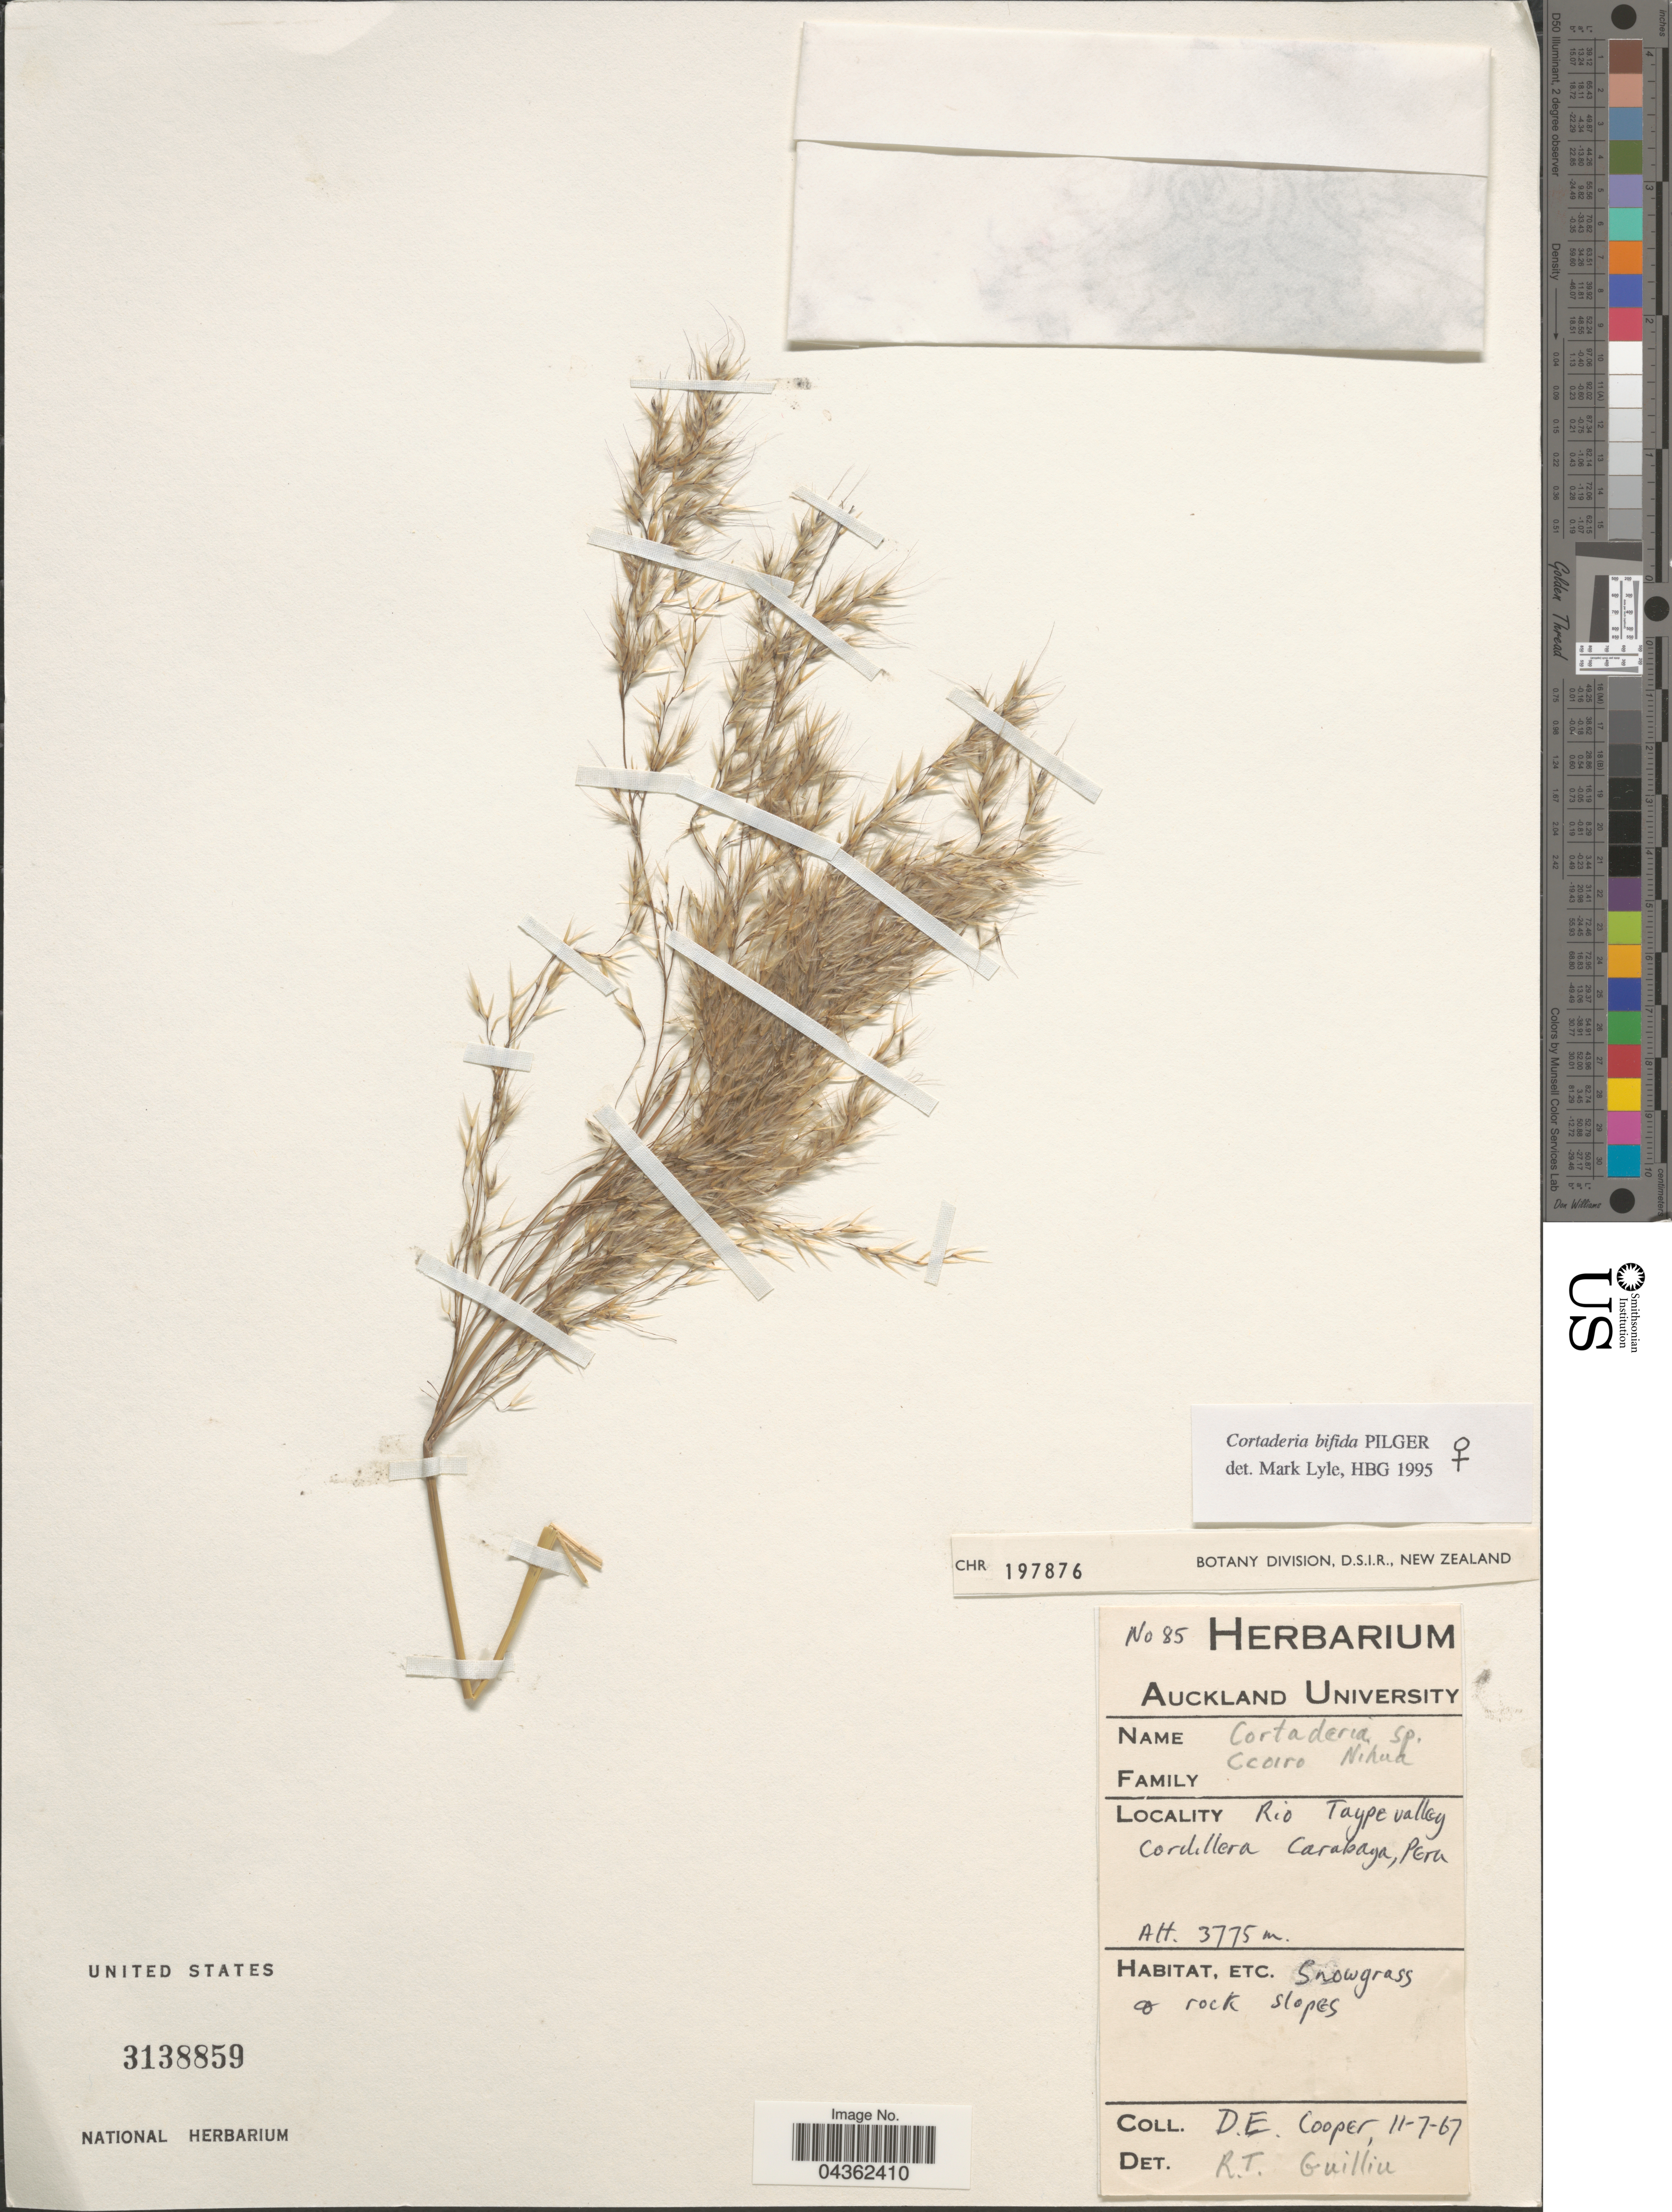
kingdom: Plantae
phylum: Tracheophyta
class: Liliopsida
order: Poales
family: Poaceae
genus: Cortaderia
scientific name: Cortaderia bifida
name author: Pilg.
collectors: D. E. Cooper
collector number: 85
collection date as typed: Transcribed d/m/y: 11/7/67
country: Peru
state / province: Puno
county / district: Carabaya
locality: Rio Taype valley. Cordillera Carabaya.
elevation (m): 3775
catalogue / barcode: US 3138859